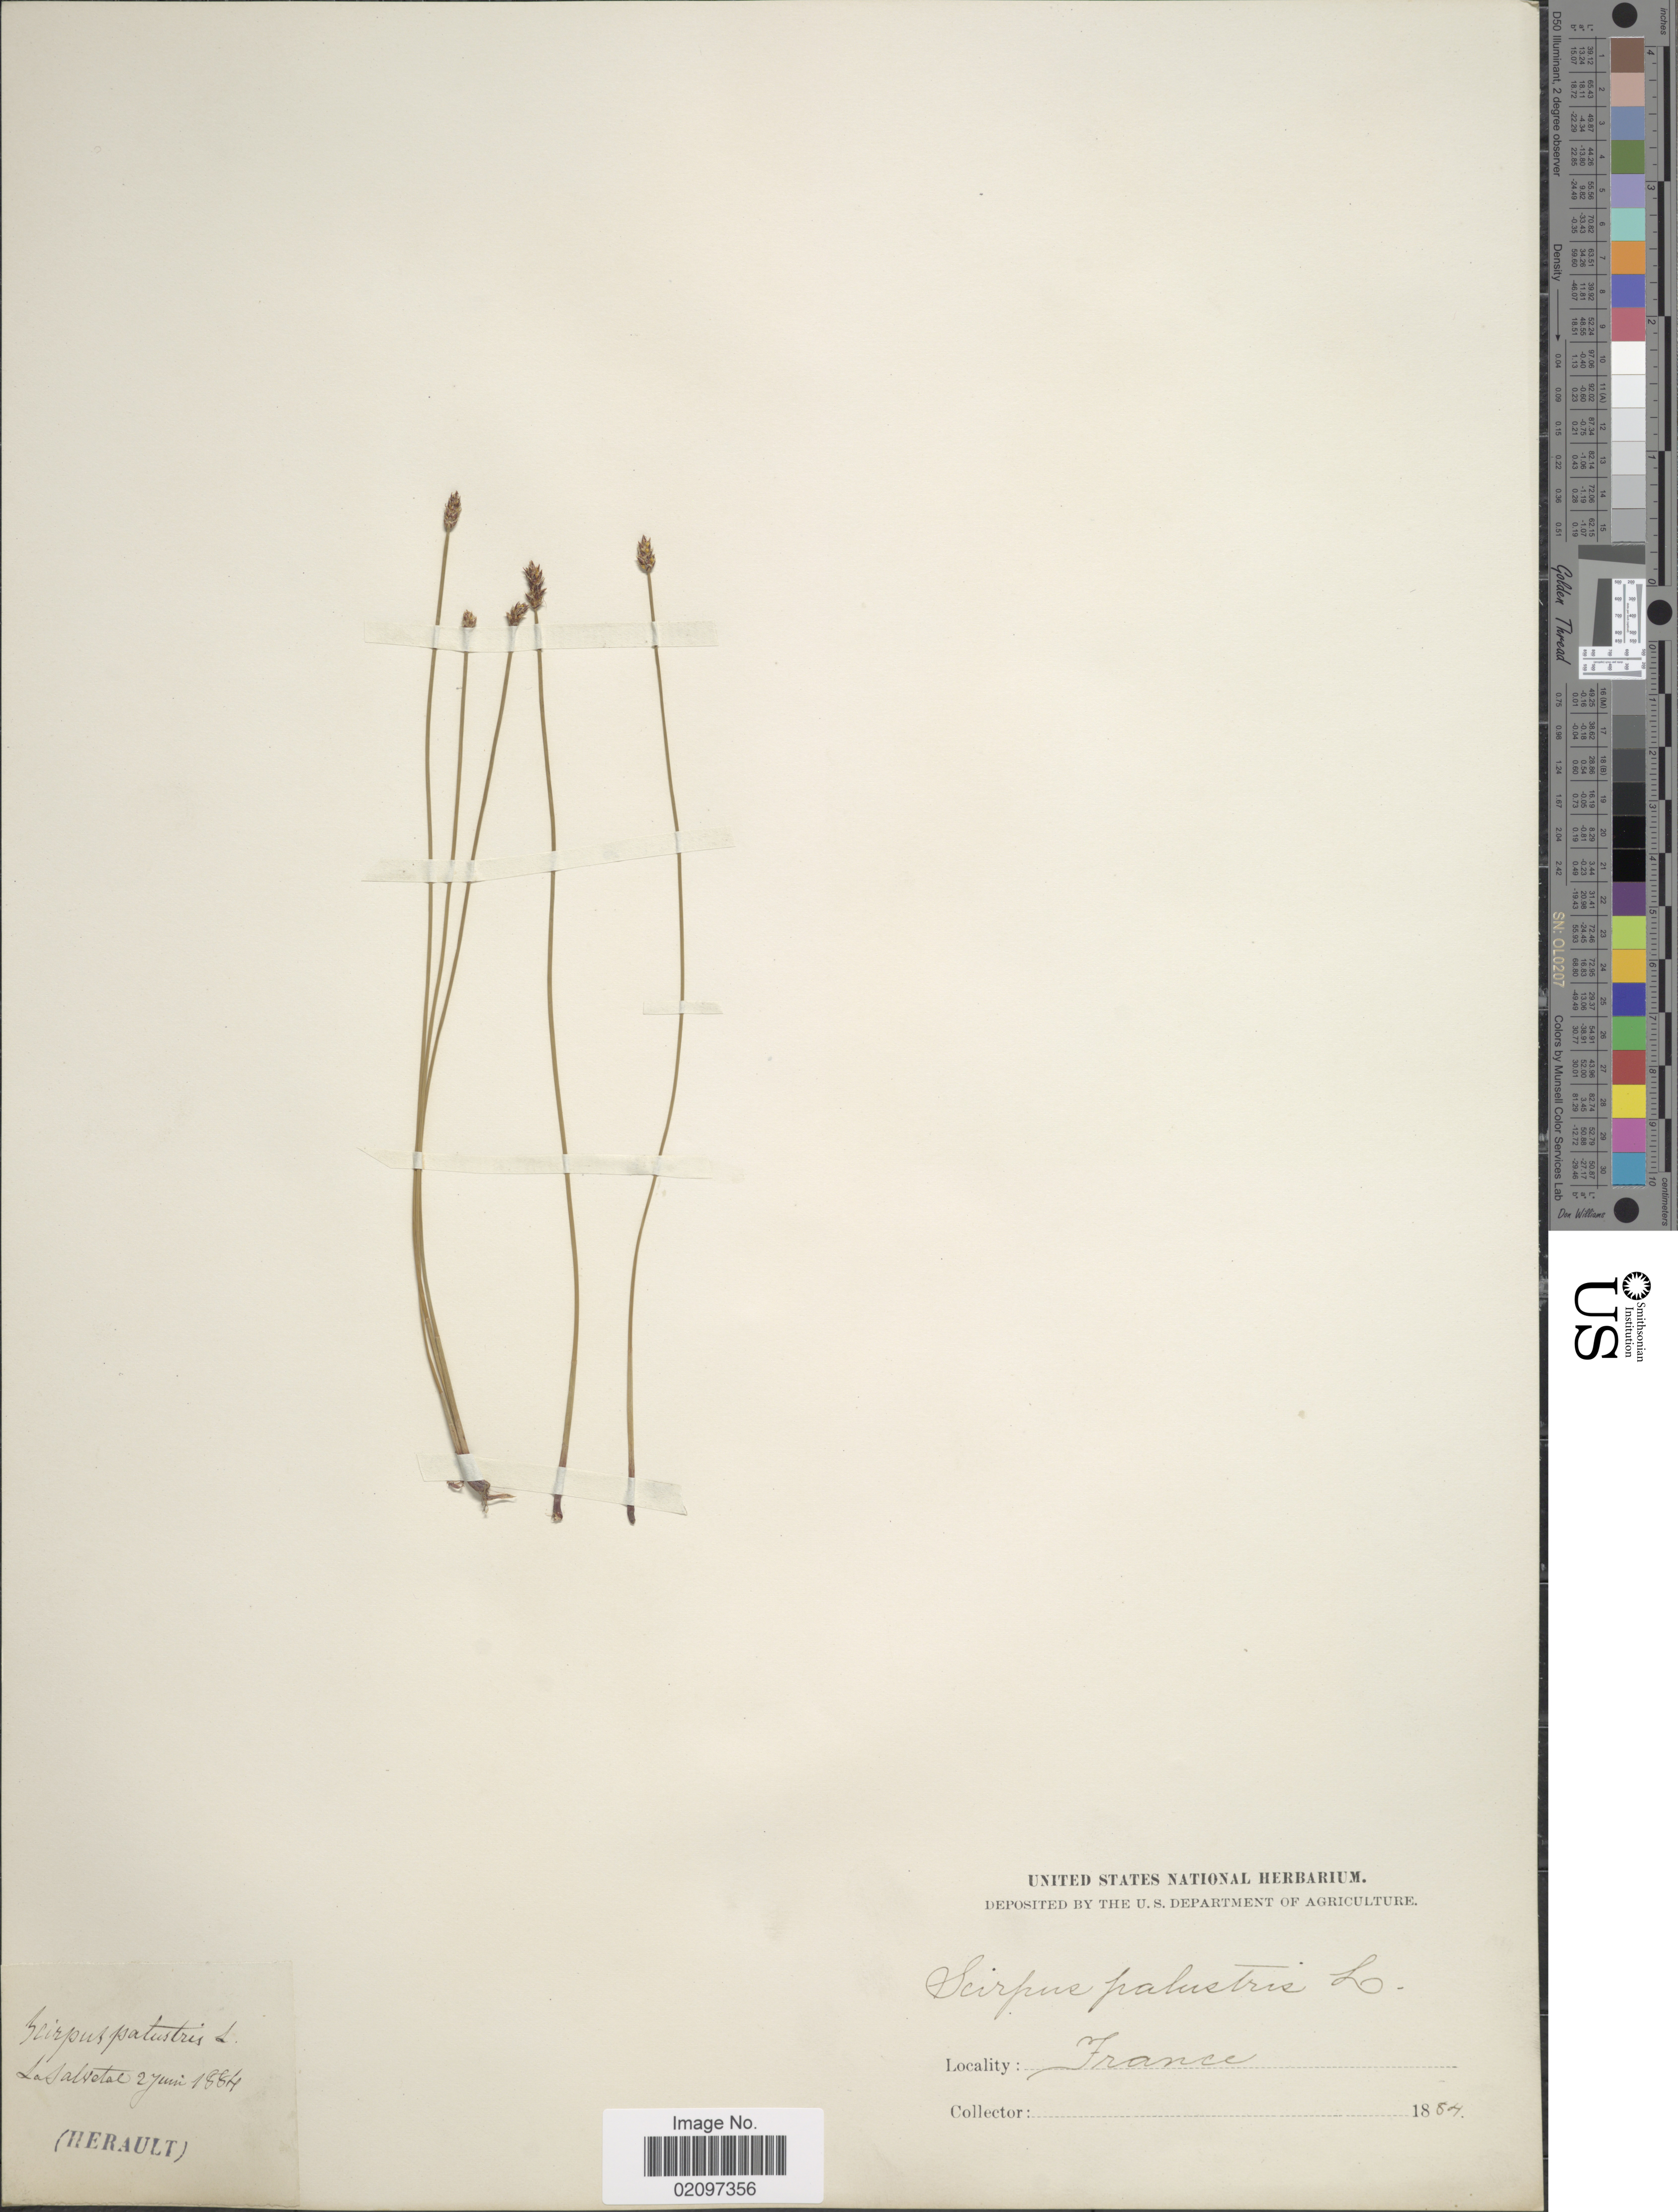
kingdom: Plantae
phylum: Tracheophyta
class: Liliopsida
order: Poales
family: Cyperaceae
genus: Eleocharis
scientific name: Eleocharis palustris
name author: (L.) Roem. & Schult.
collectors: ex herb. United States National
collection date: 1884-06-27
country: France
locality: France, La Slvotal [interpreted].